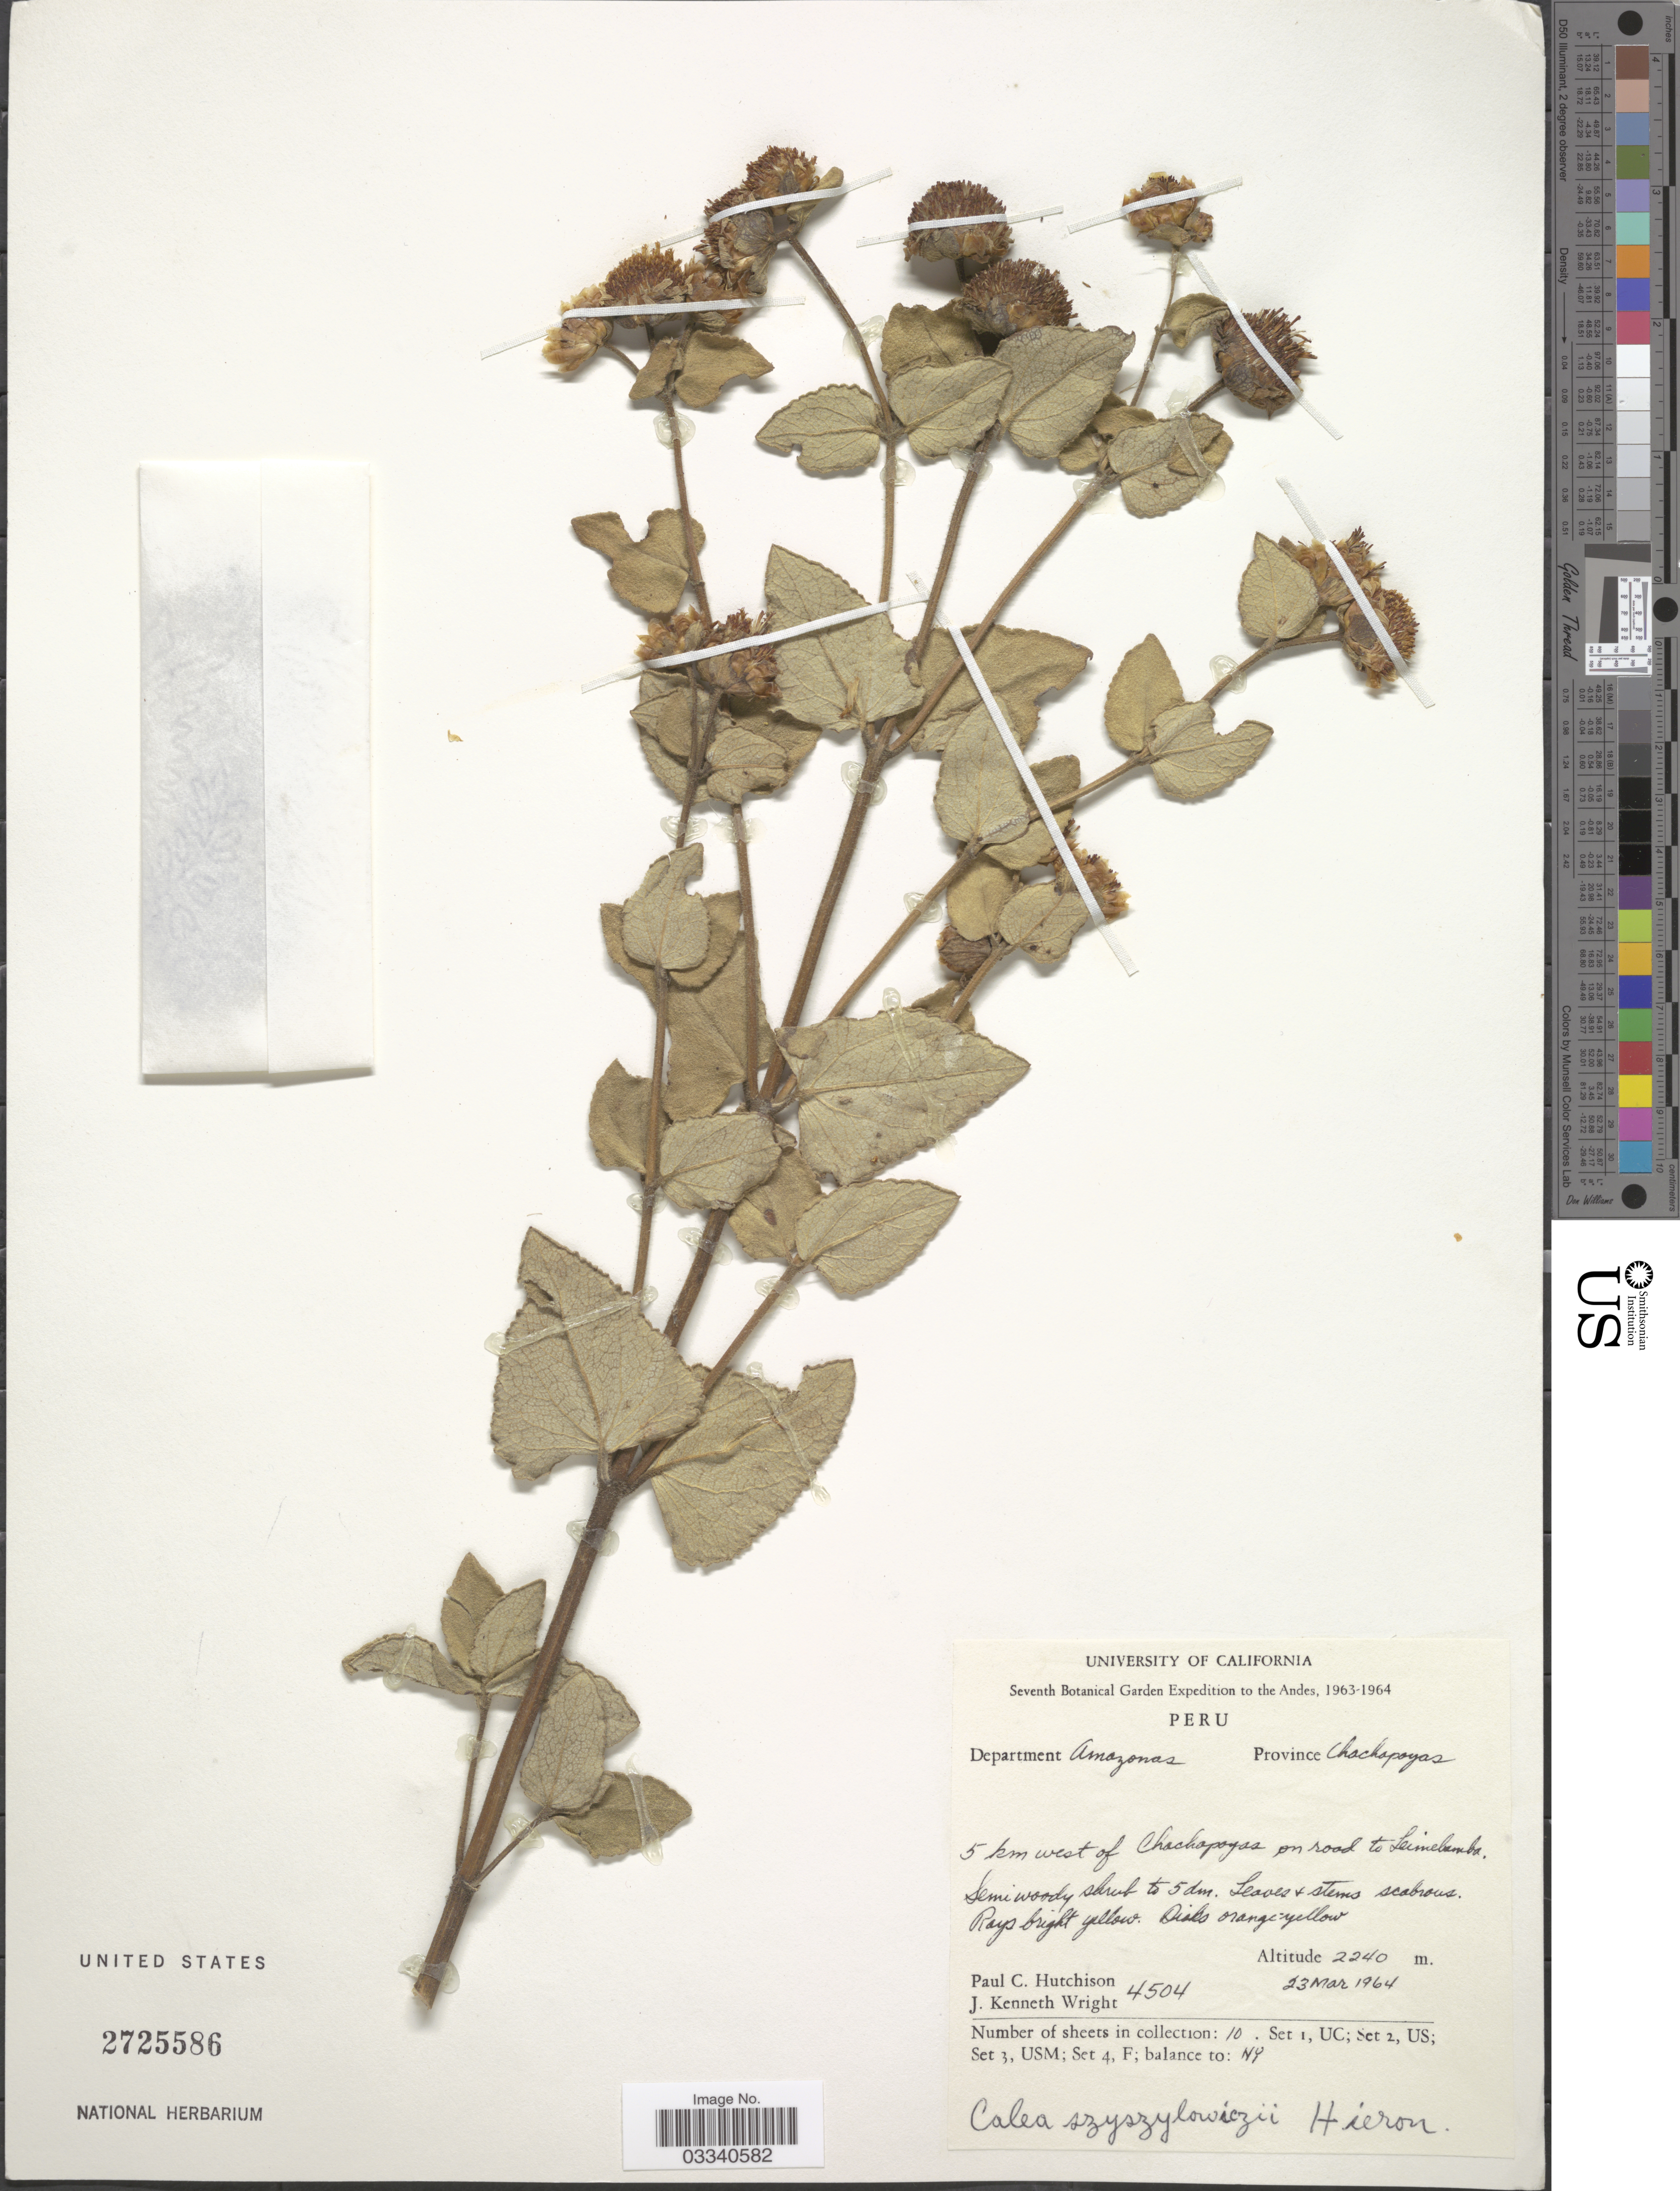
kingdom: Plantae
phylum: Tracheophyta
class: Magnoliopsida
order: Asterales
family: Asteraceae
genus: Calea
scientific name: Calea szyszylowizii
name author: Hieron.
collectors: P. C. Hutchison & J. K. Wright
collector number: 4504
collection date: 1964-03-23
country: Peru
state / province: Amazonas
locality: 5 km. west of Chachapoyas on road to Leimebamba, Province Chachapoyas, Department Amazonas, Andes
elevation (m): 2240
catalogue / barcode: US 2725586